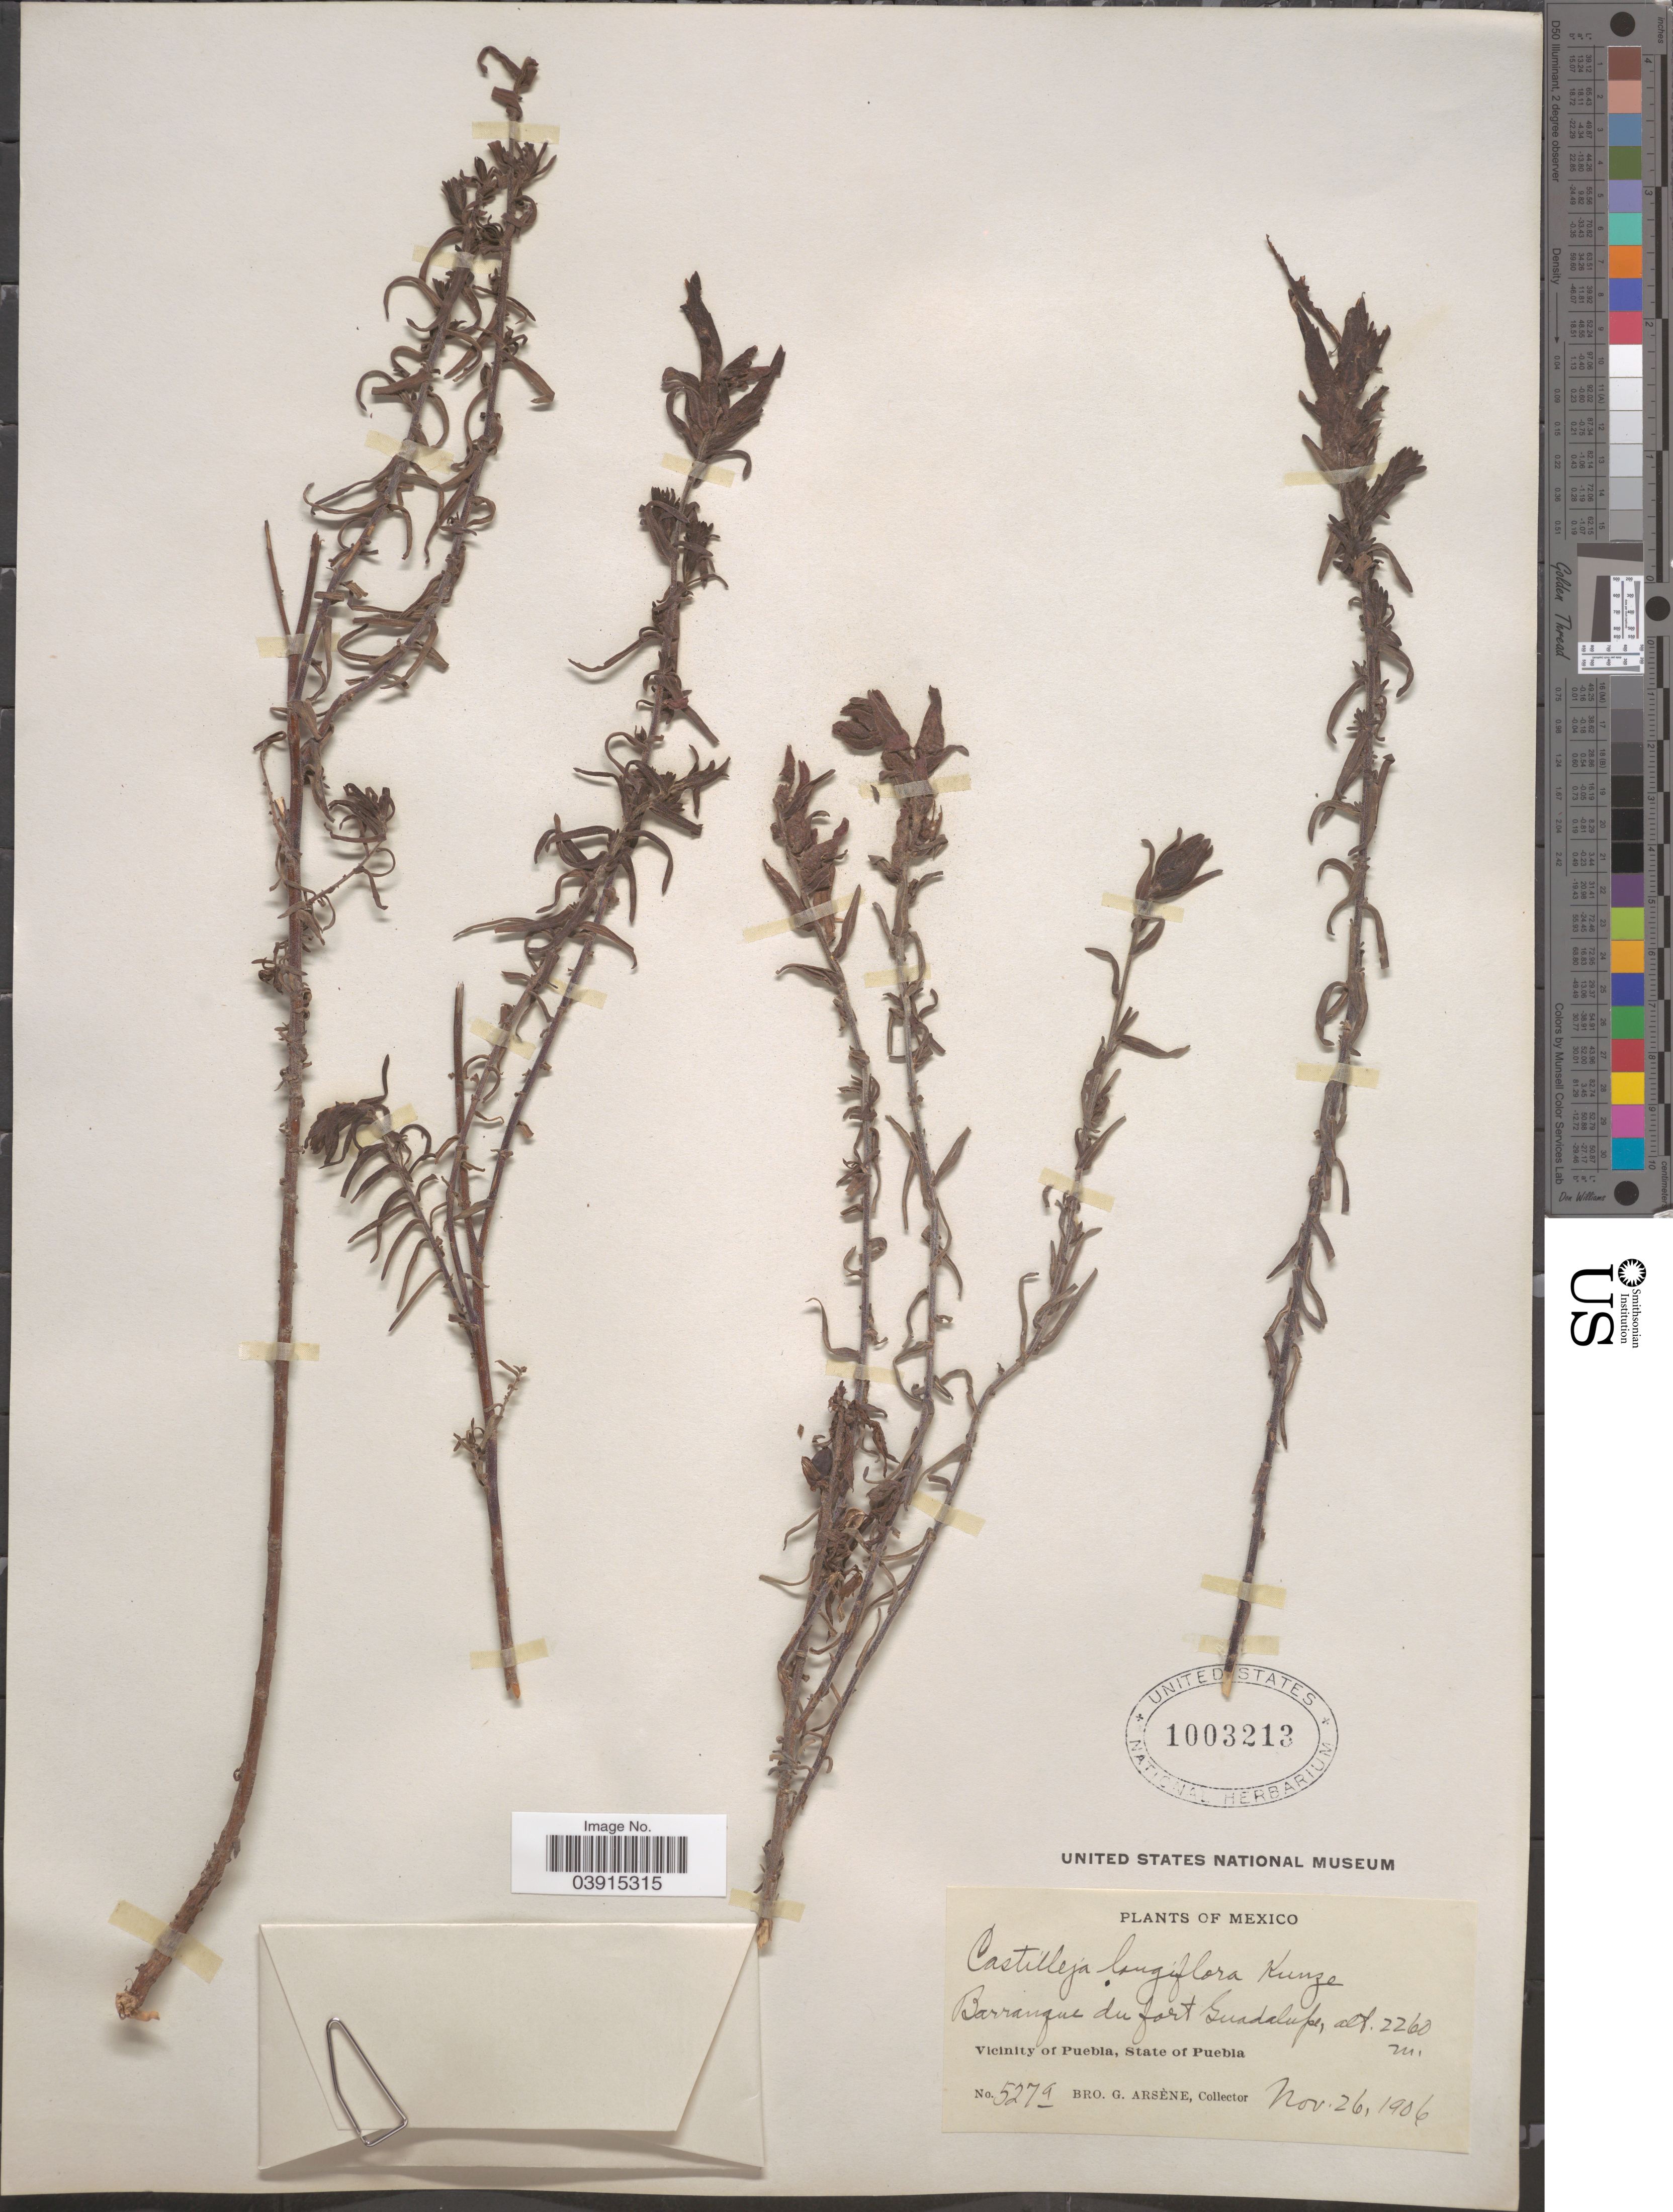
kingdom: Plantae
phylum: Tracheophyta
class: Magnoliopsida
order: Lamiales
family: Orobanchaceae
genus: Castilleja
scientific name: Castilleja longiflora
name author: Kunze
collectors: Bro. G. Arsène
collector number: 527a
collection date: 1906-11-26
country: Mexico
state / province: Puebla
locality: Barranque du fort Guadalupe. Vicinity of Puebla.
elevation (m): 2260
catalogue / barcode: US 1003213